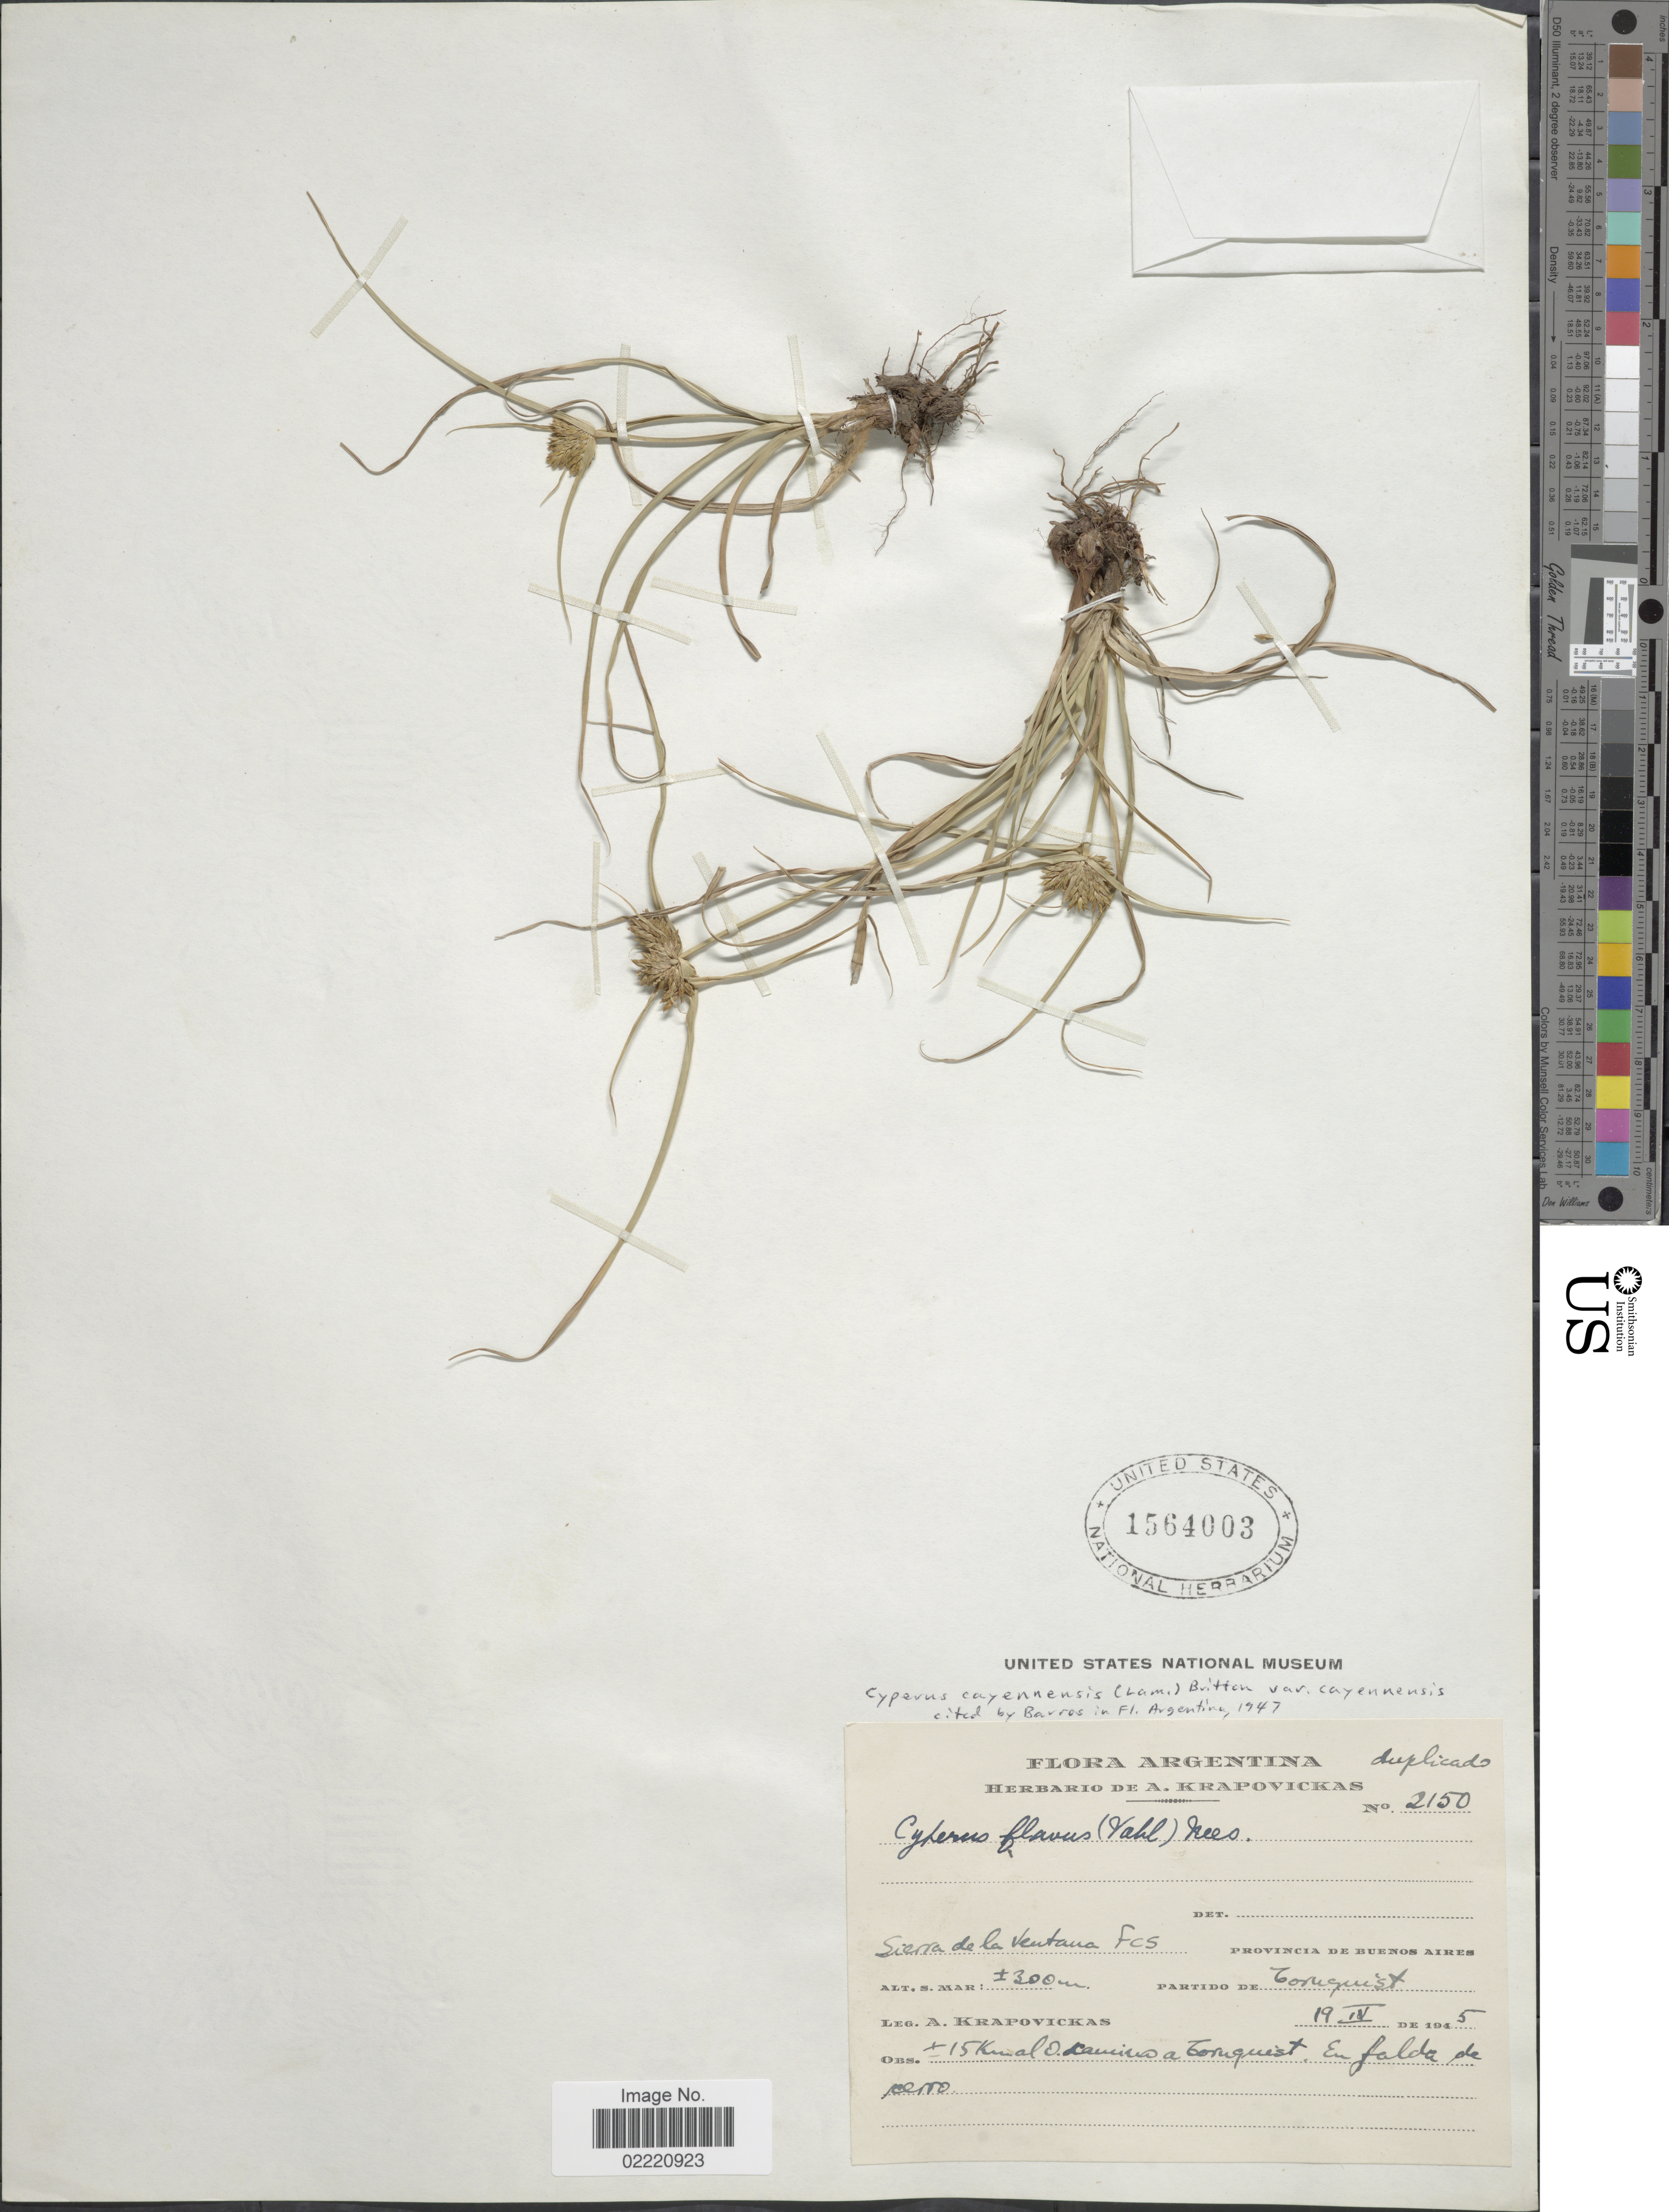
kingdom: Plantae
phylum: Tracheophyta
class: Liliopsida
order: Poales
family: Cyperaceae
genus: Cyperus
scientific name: Cyperus aggregatus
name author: (Willd.) Endl.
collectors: A. Krapovickas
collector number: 2150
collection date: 1945-04-19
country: Argentina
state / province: Buenos Aires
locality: Sierra de la Ventana FCS, ca. 15 Km al O. Camino a Tornquist, en falda de cerro, partido de Tornquist.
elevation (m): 300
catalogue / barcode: US 1564003